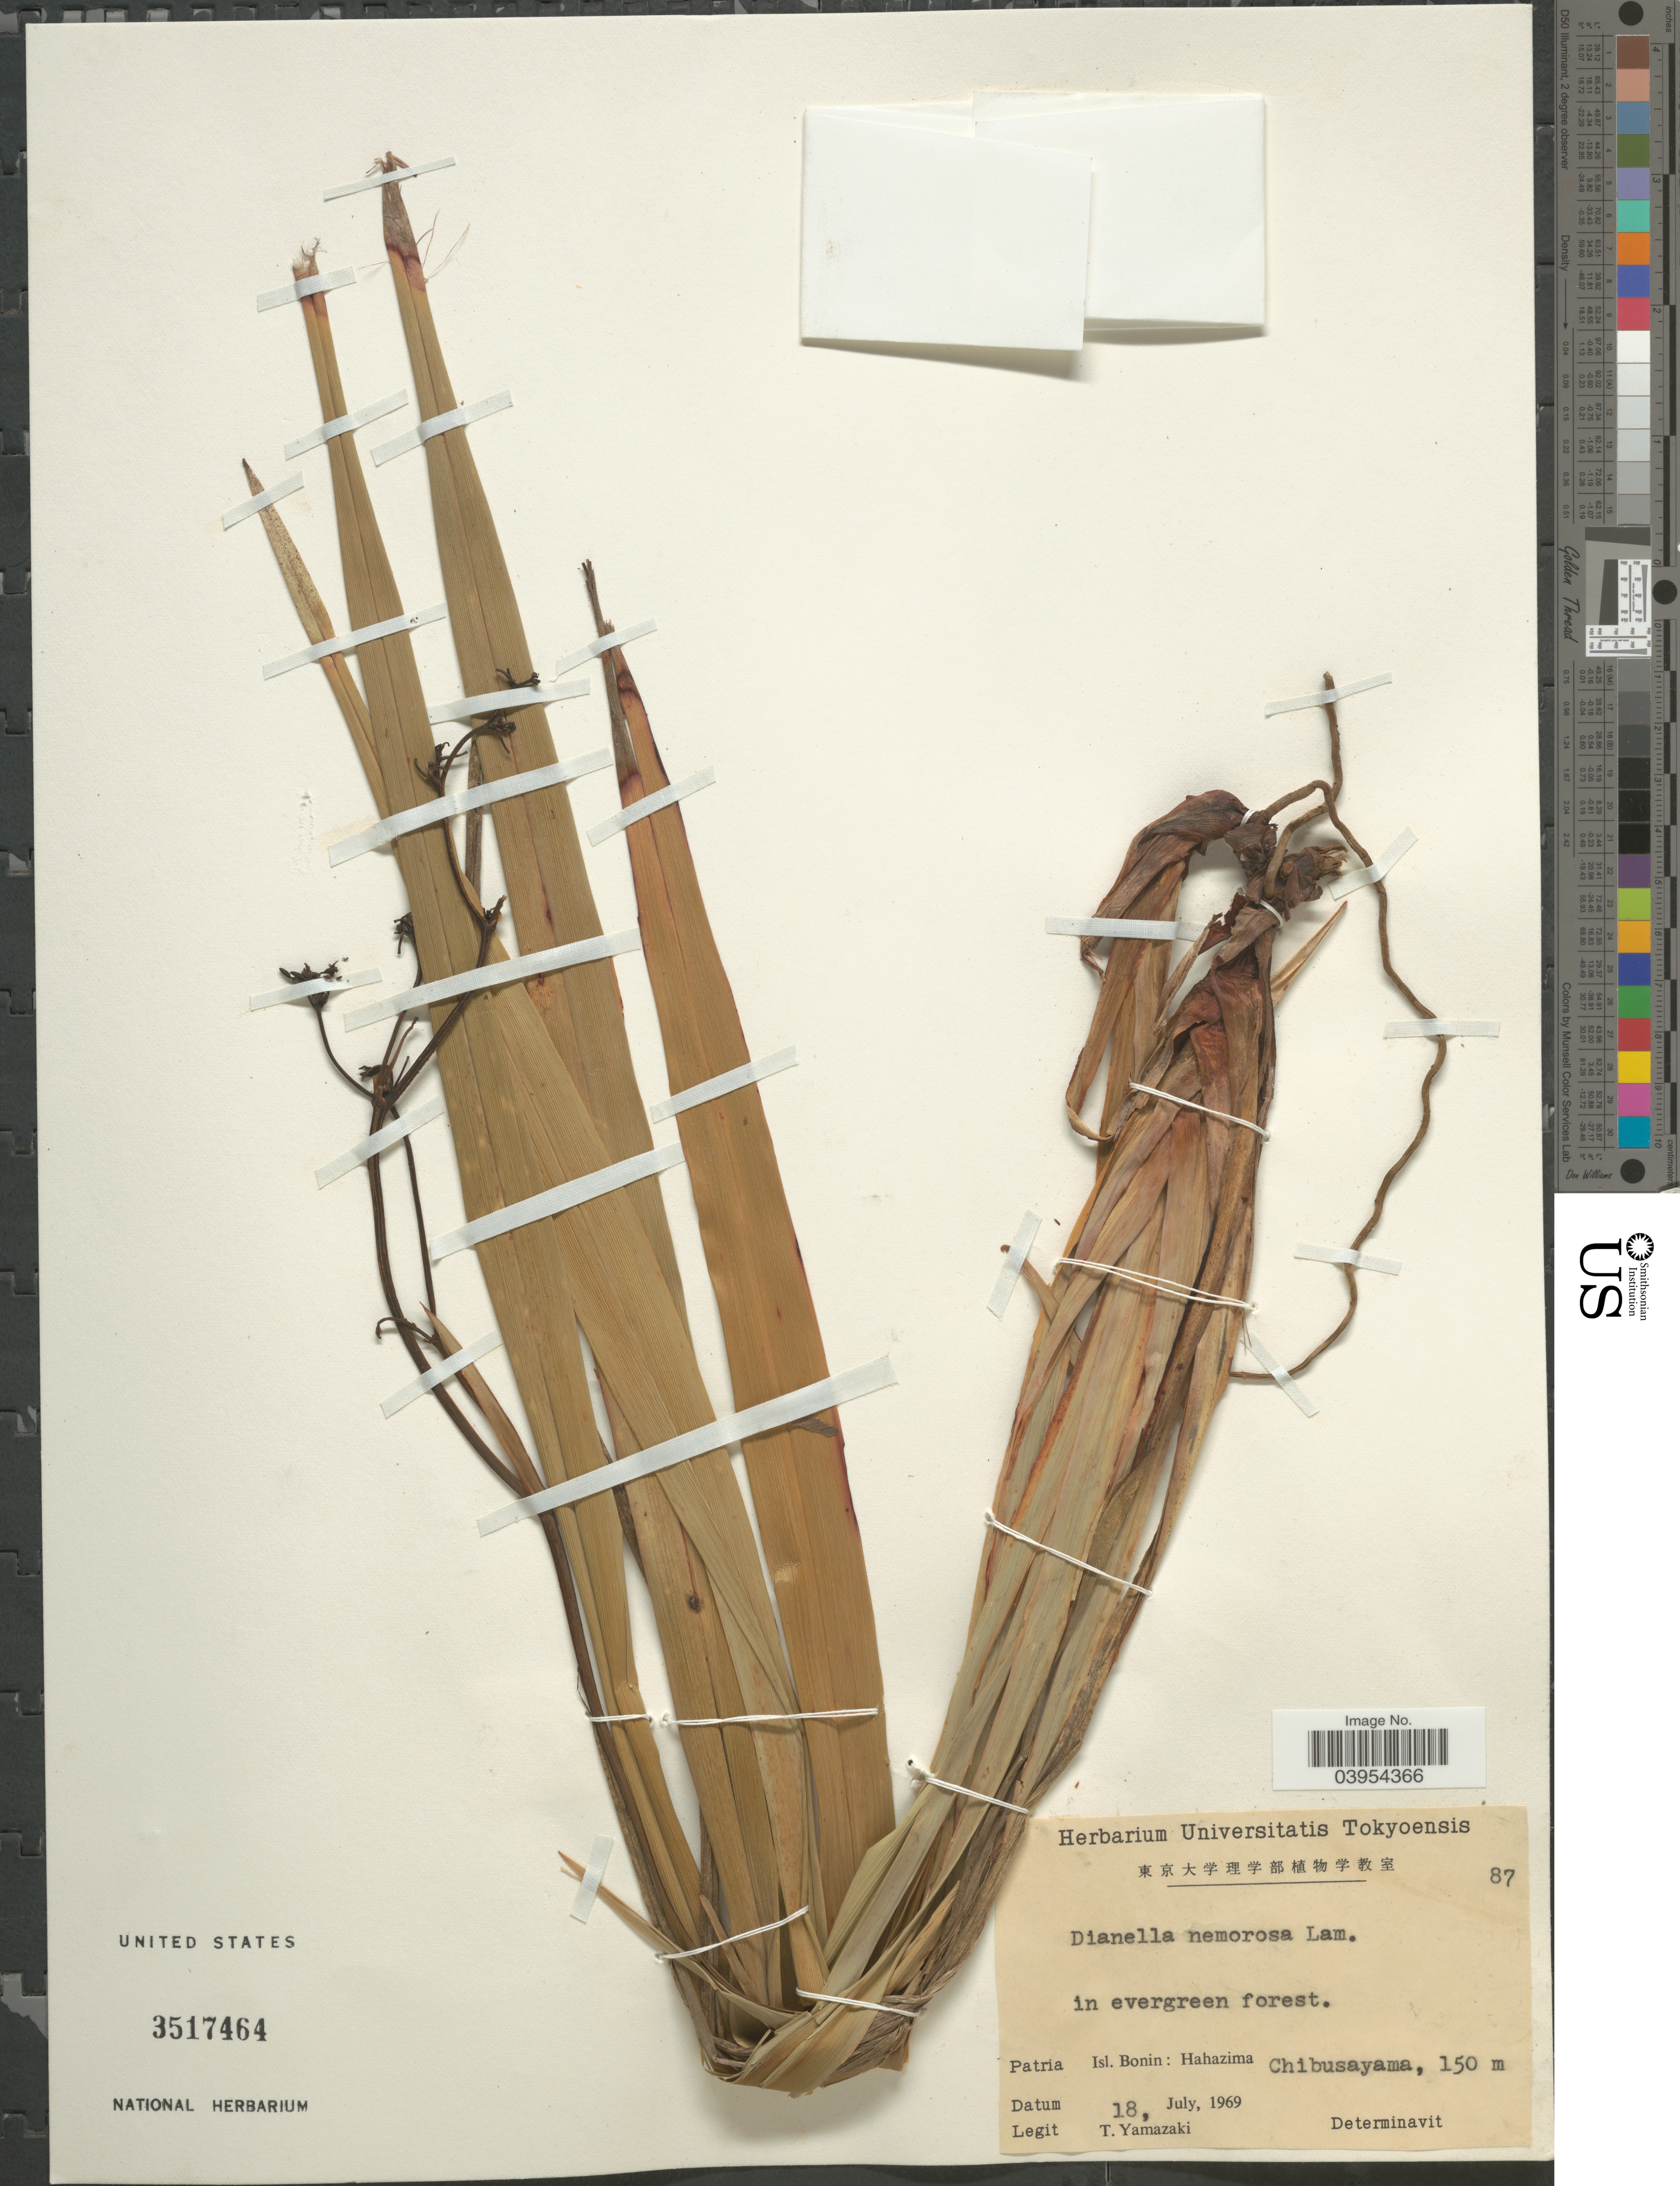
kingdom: Plantae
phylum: Tracheophyta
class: Liliopsida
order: Asparagales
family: Asphodelaceae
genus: Dianella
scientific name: Dianella nemorosa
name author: Lam.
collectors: T. Yamazaki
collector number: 87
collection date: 1969-07-18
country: Japan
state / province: Tokyo, Federal City of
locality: Isl. Bonin: Hahazima. Chibusayama.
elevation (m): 150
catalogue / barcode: US 3517464